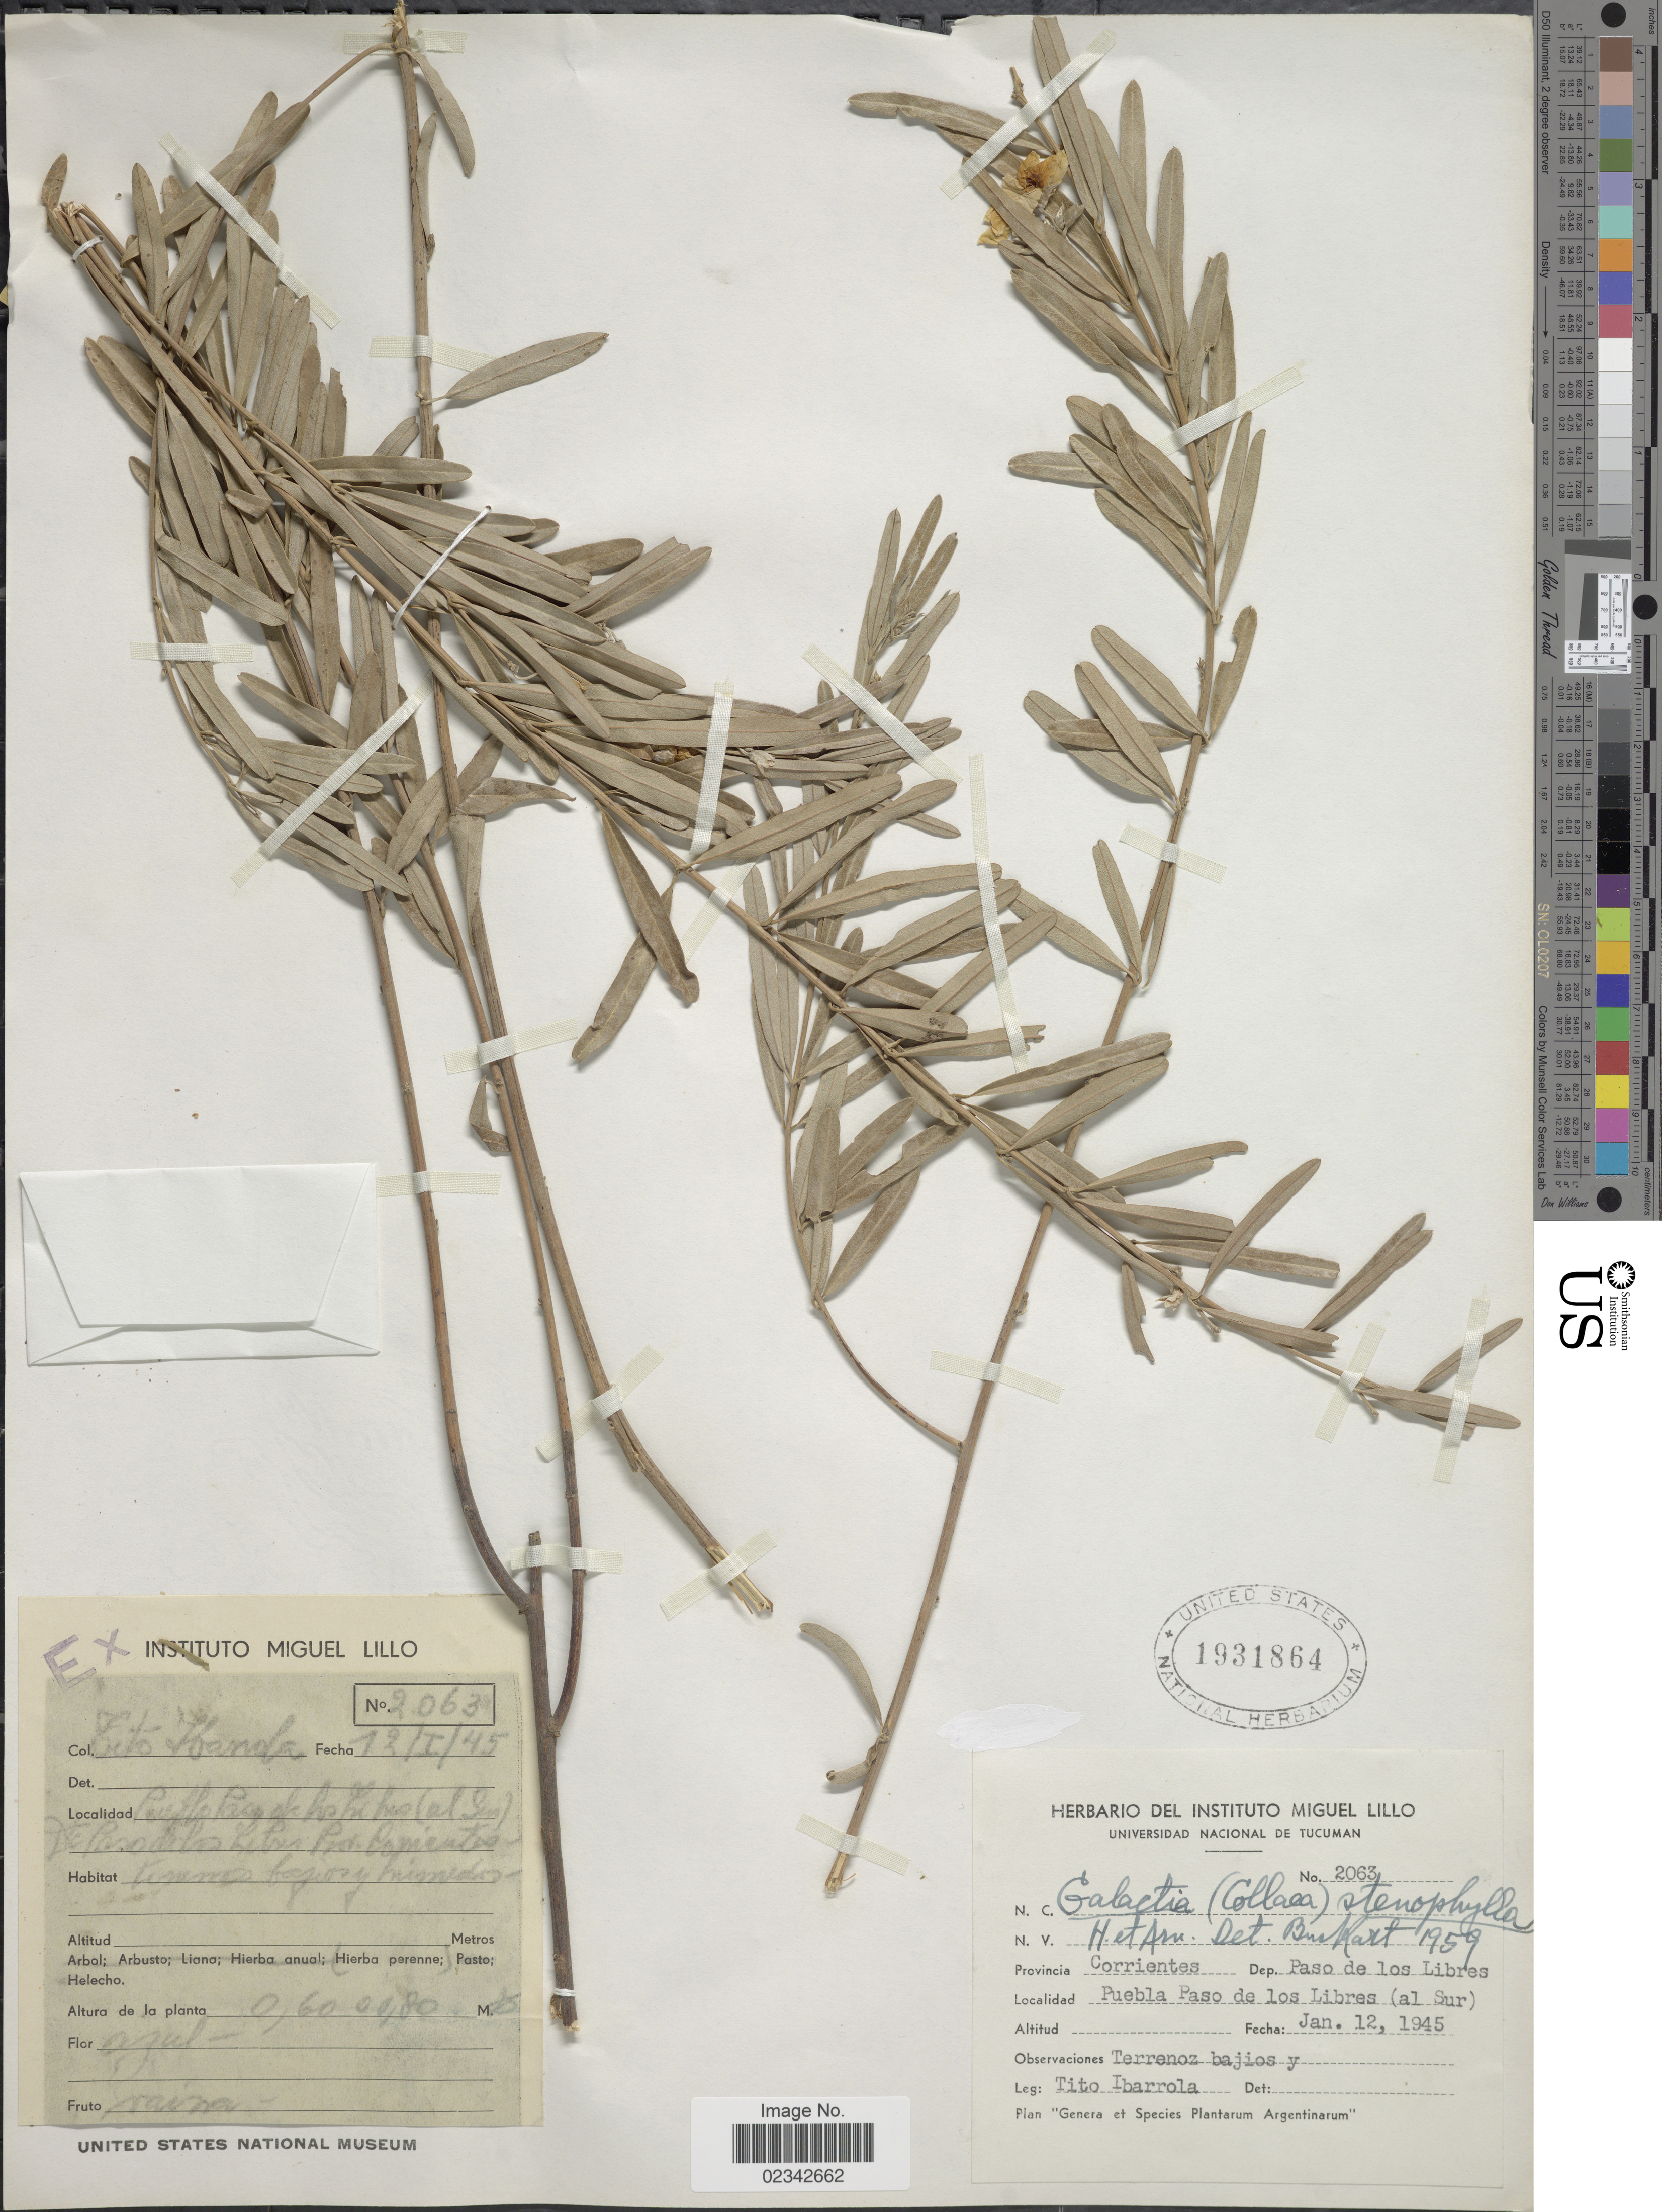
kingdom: Plantae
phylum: Tracheophyta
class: Magnoliopsida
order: Fabales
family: Fabaceae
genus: Collaea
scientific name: Collaea stenophylla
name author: (Hook. & Arn.) Benth.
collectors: T. Ibarrola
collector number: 2063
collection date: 1945-01-12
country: Argentina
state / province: Corrientes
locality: Paso de los libres, Puebla Paso de los Libres (al Sur)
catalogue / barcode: US 1931864